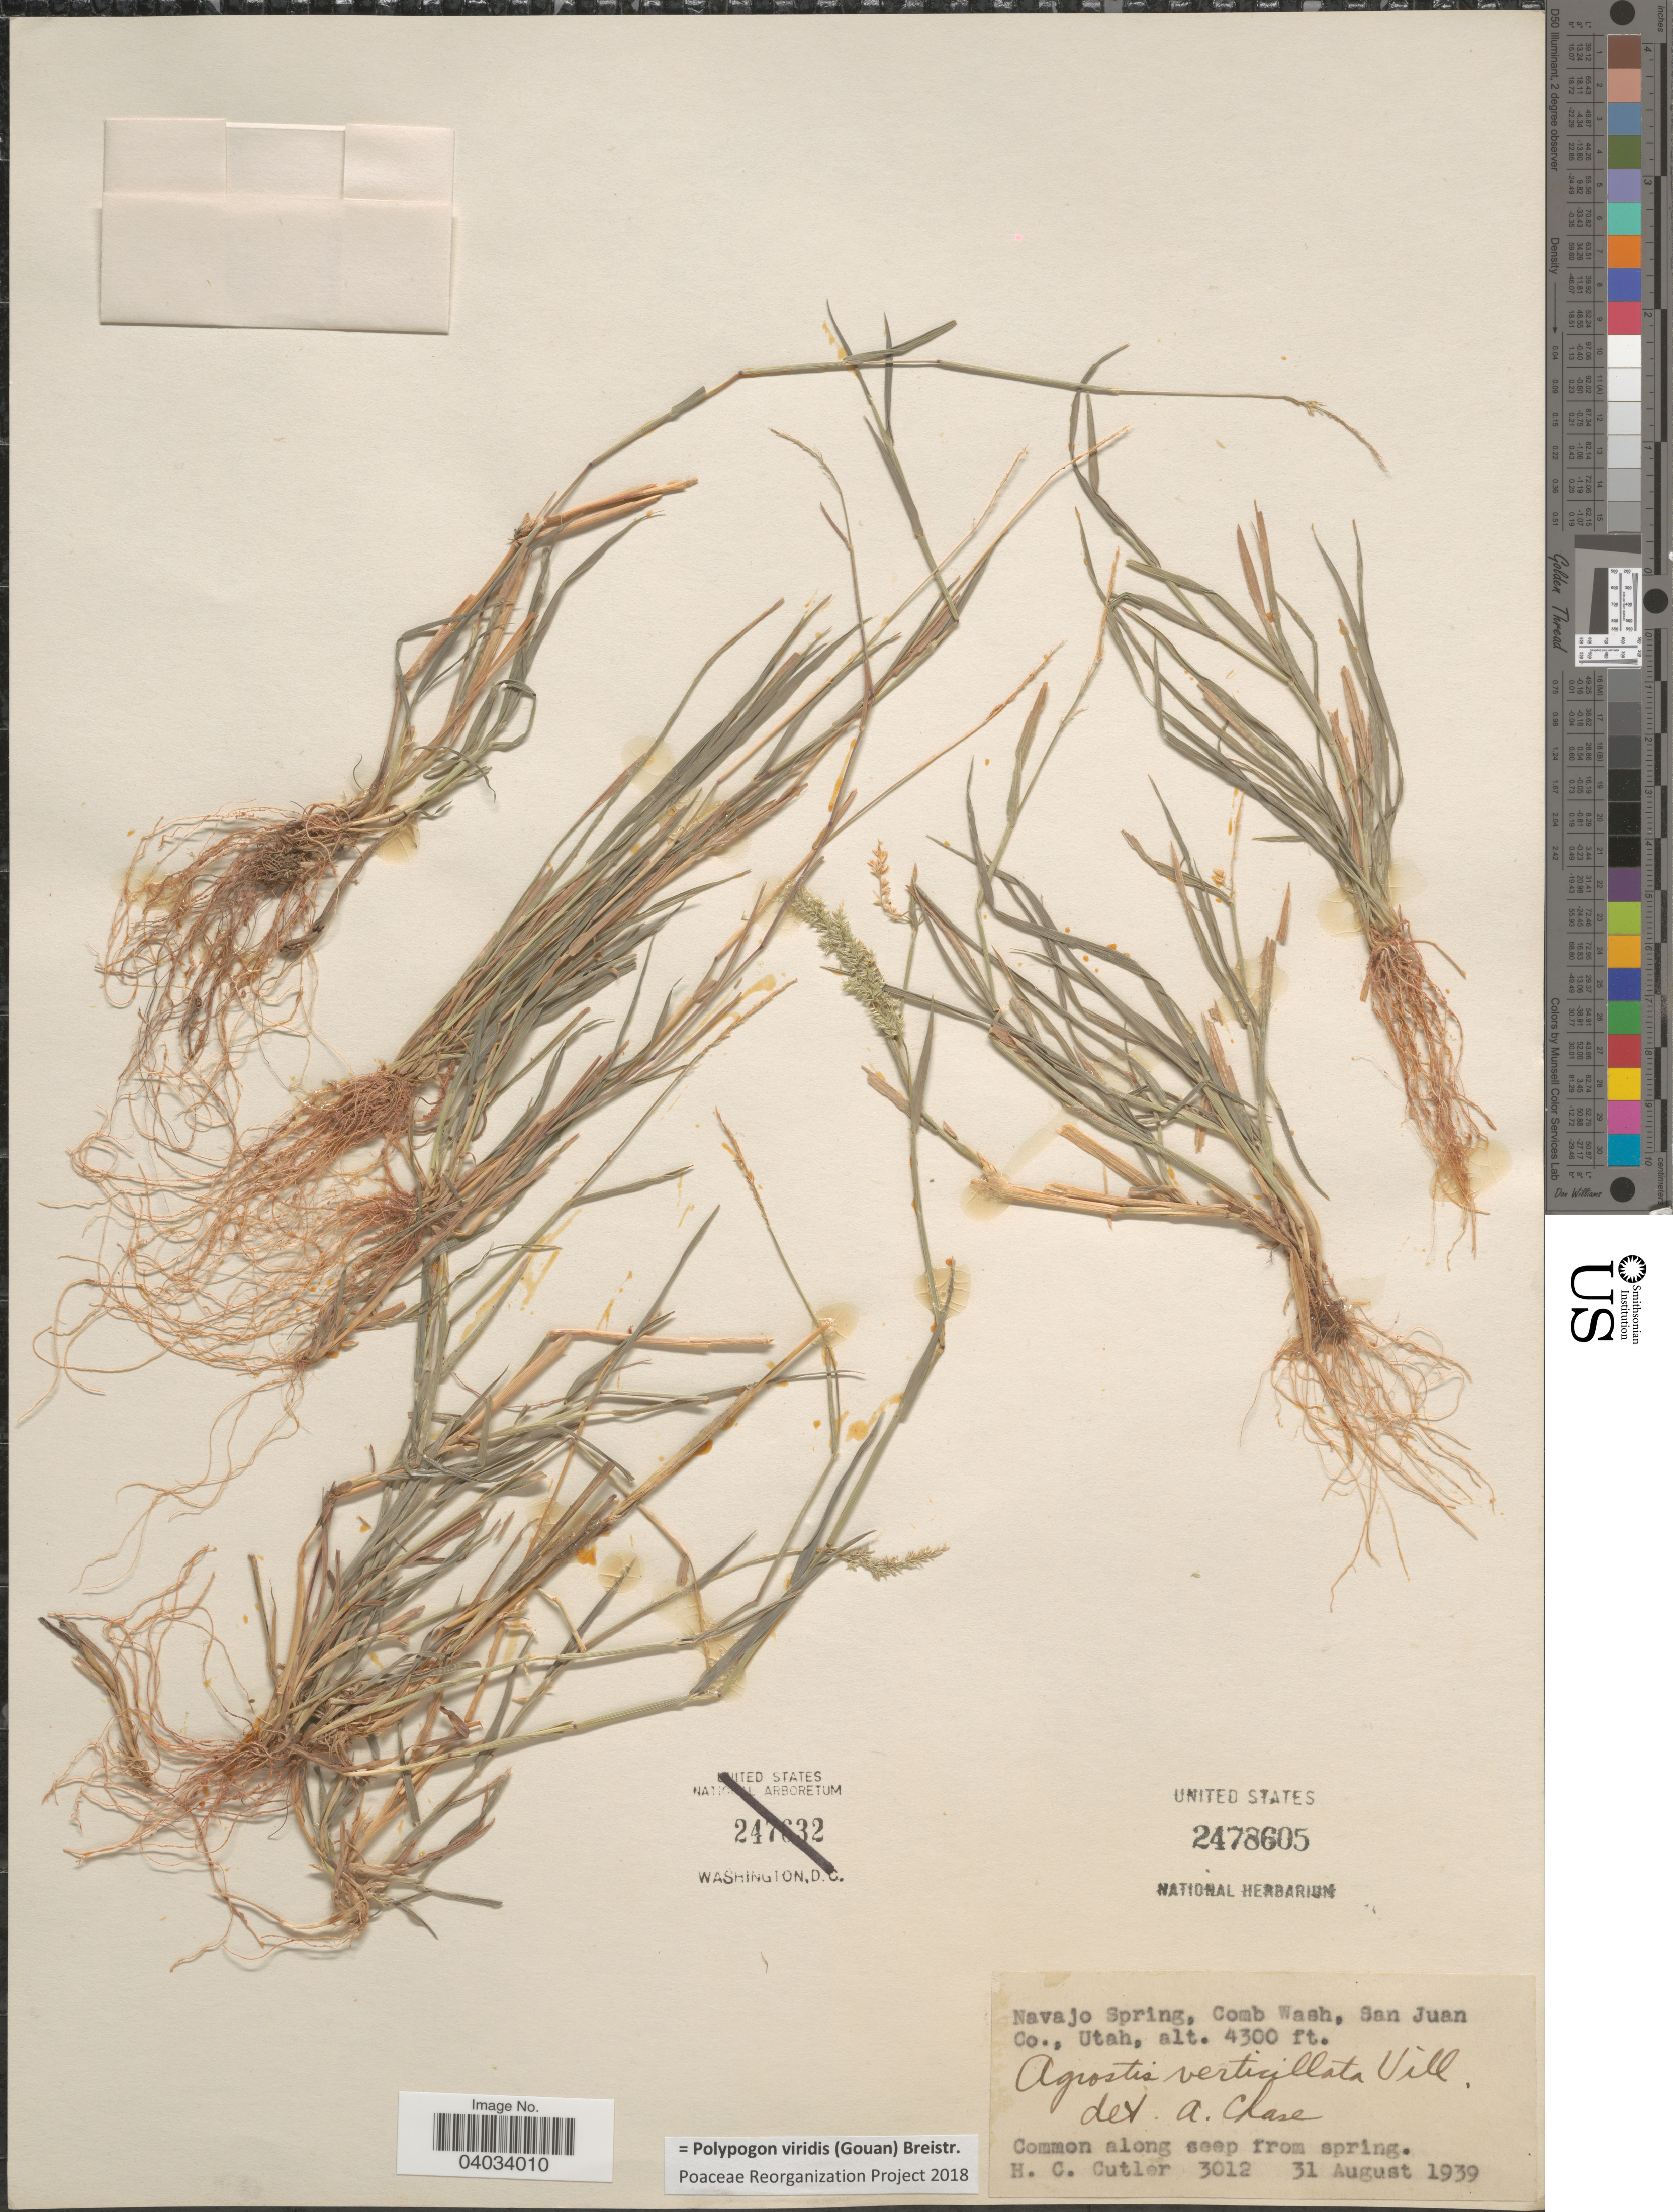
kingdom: Plantae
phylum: Tracheophyta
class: Liliopsida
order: Poales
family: Poaceae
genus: Polypogon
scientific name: Polypogon viridis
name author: (Gouan) Breistroffer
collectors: H. C. Cutler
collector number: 3012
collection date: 1939-08-31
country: United States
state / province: Utah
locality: Navajo Spring, Comb Wash, San Juan Co.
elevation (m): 1311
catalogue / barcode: US 2478605